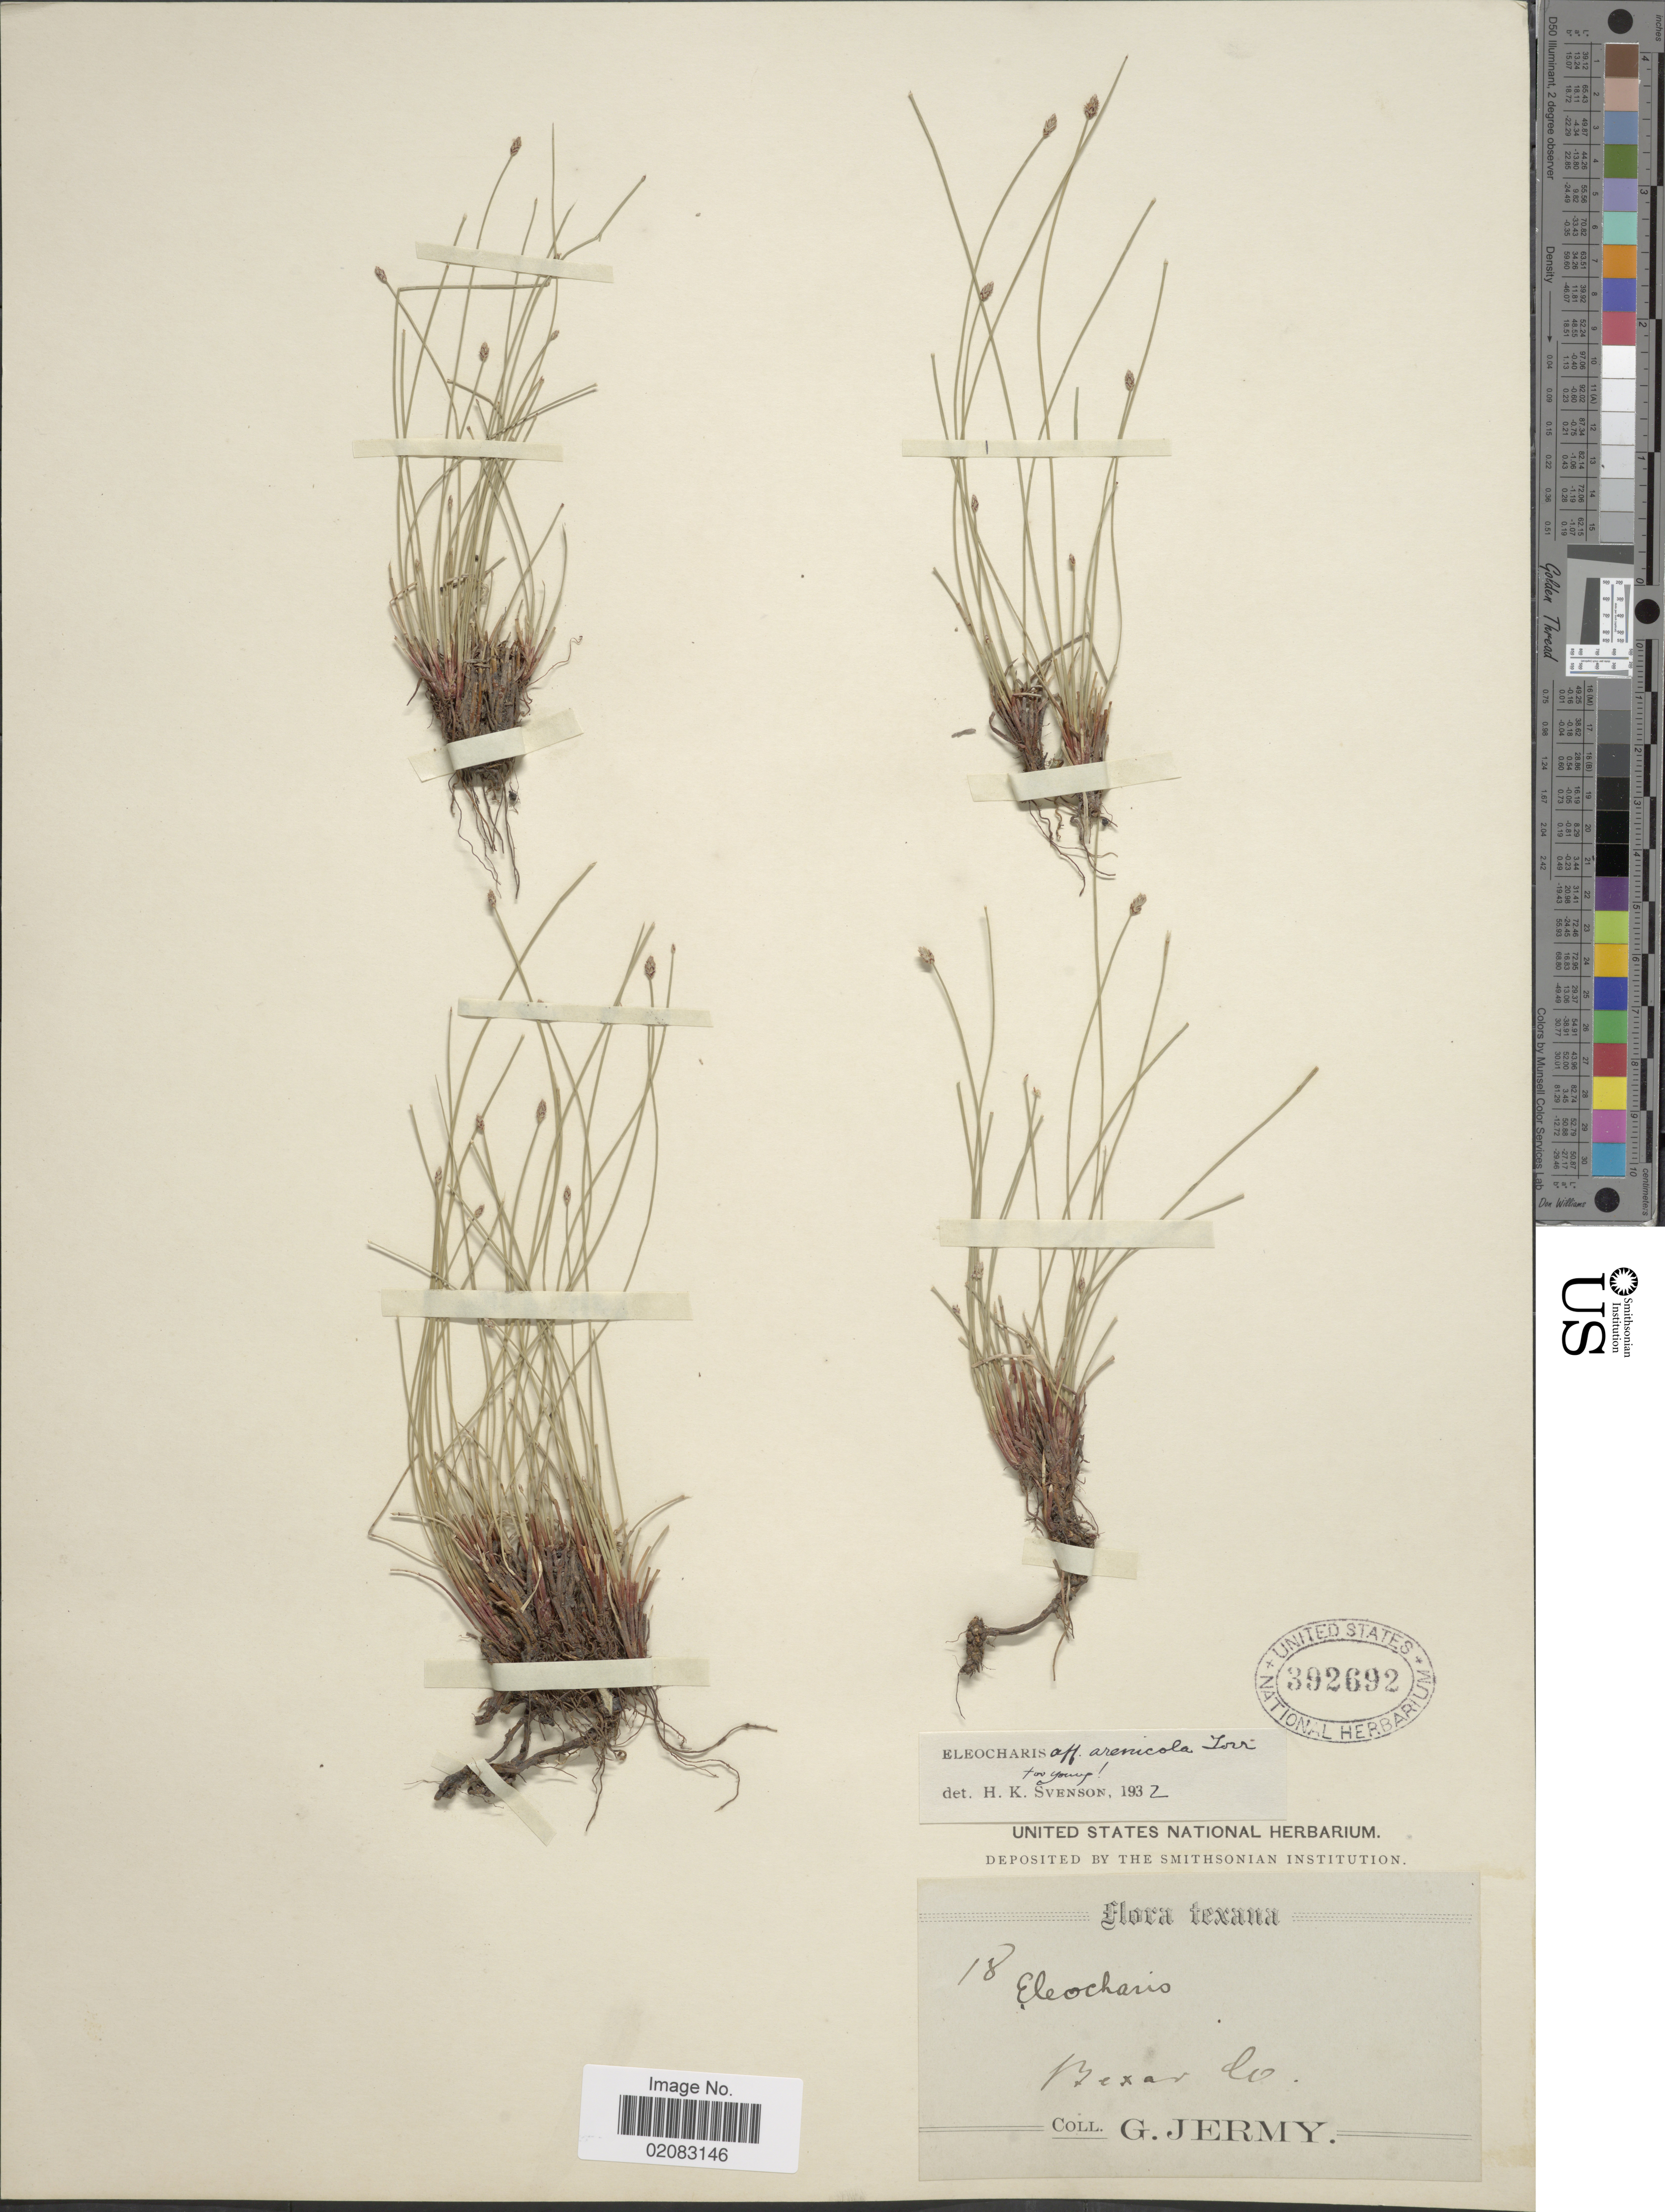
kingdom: Plantae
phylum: Tracheophyta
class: Liliopsida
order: Poales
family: Cyperaceae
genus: Eleocharis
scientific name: Eleocharis montevidensis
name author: Kunth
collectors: G. Jermy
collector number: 18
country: United States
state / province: Texas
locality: Bexar Co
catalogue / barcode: US 392692